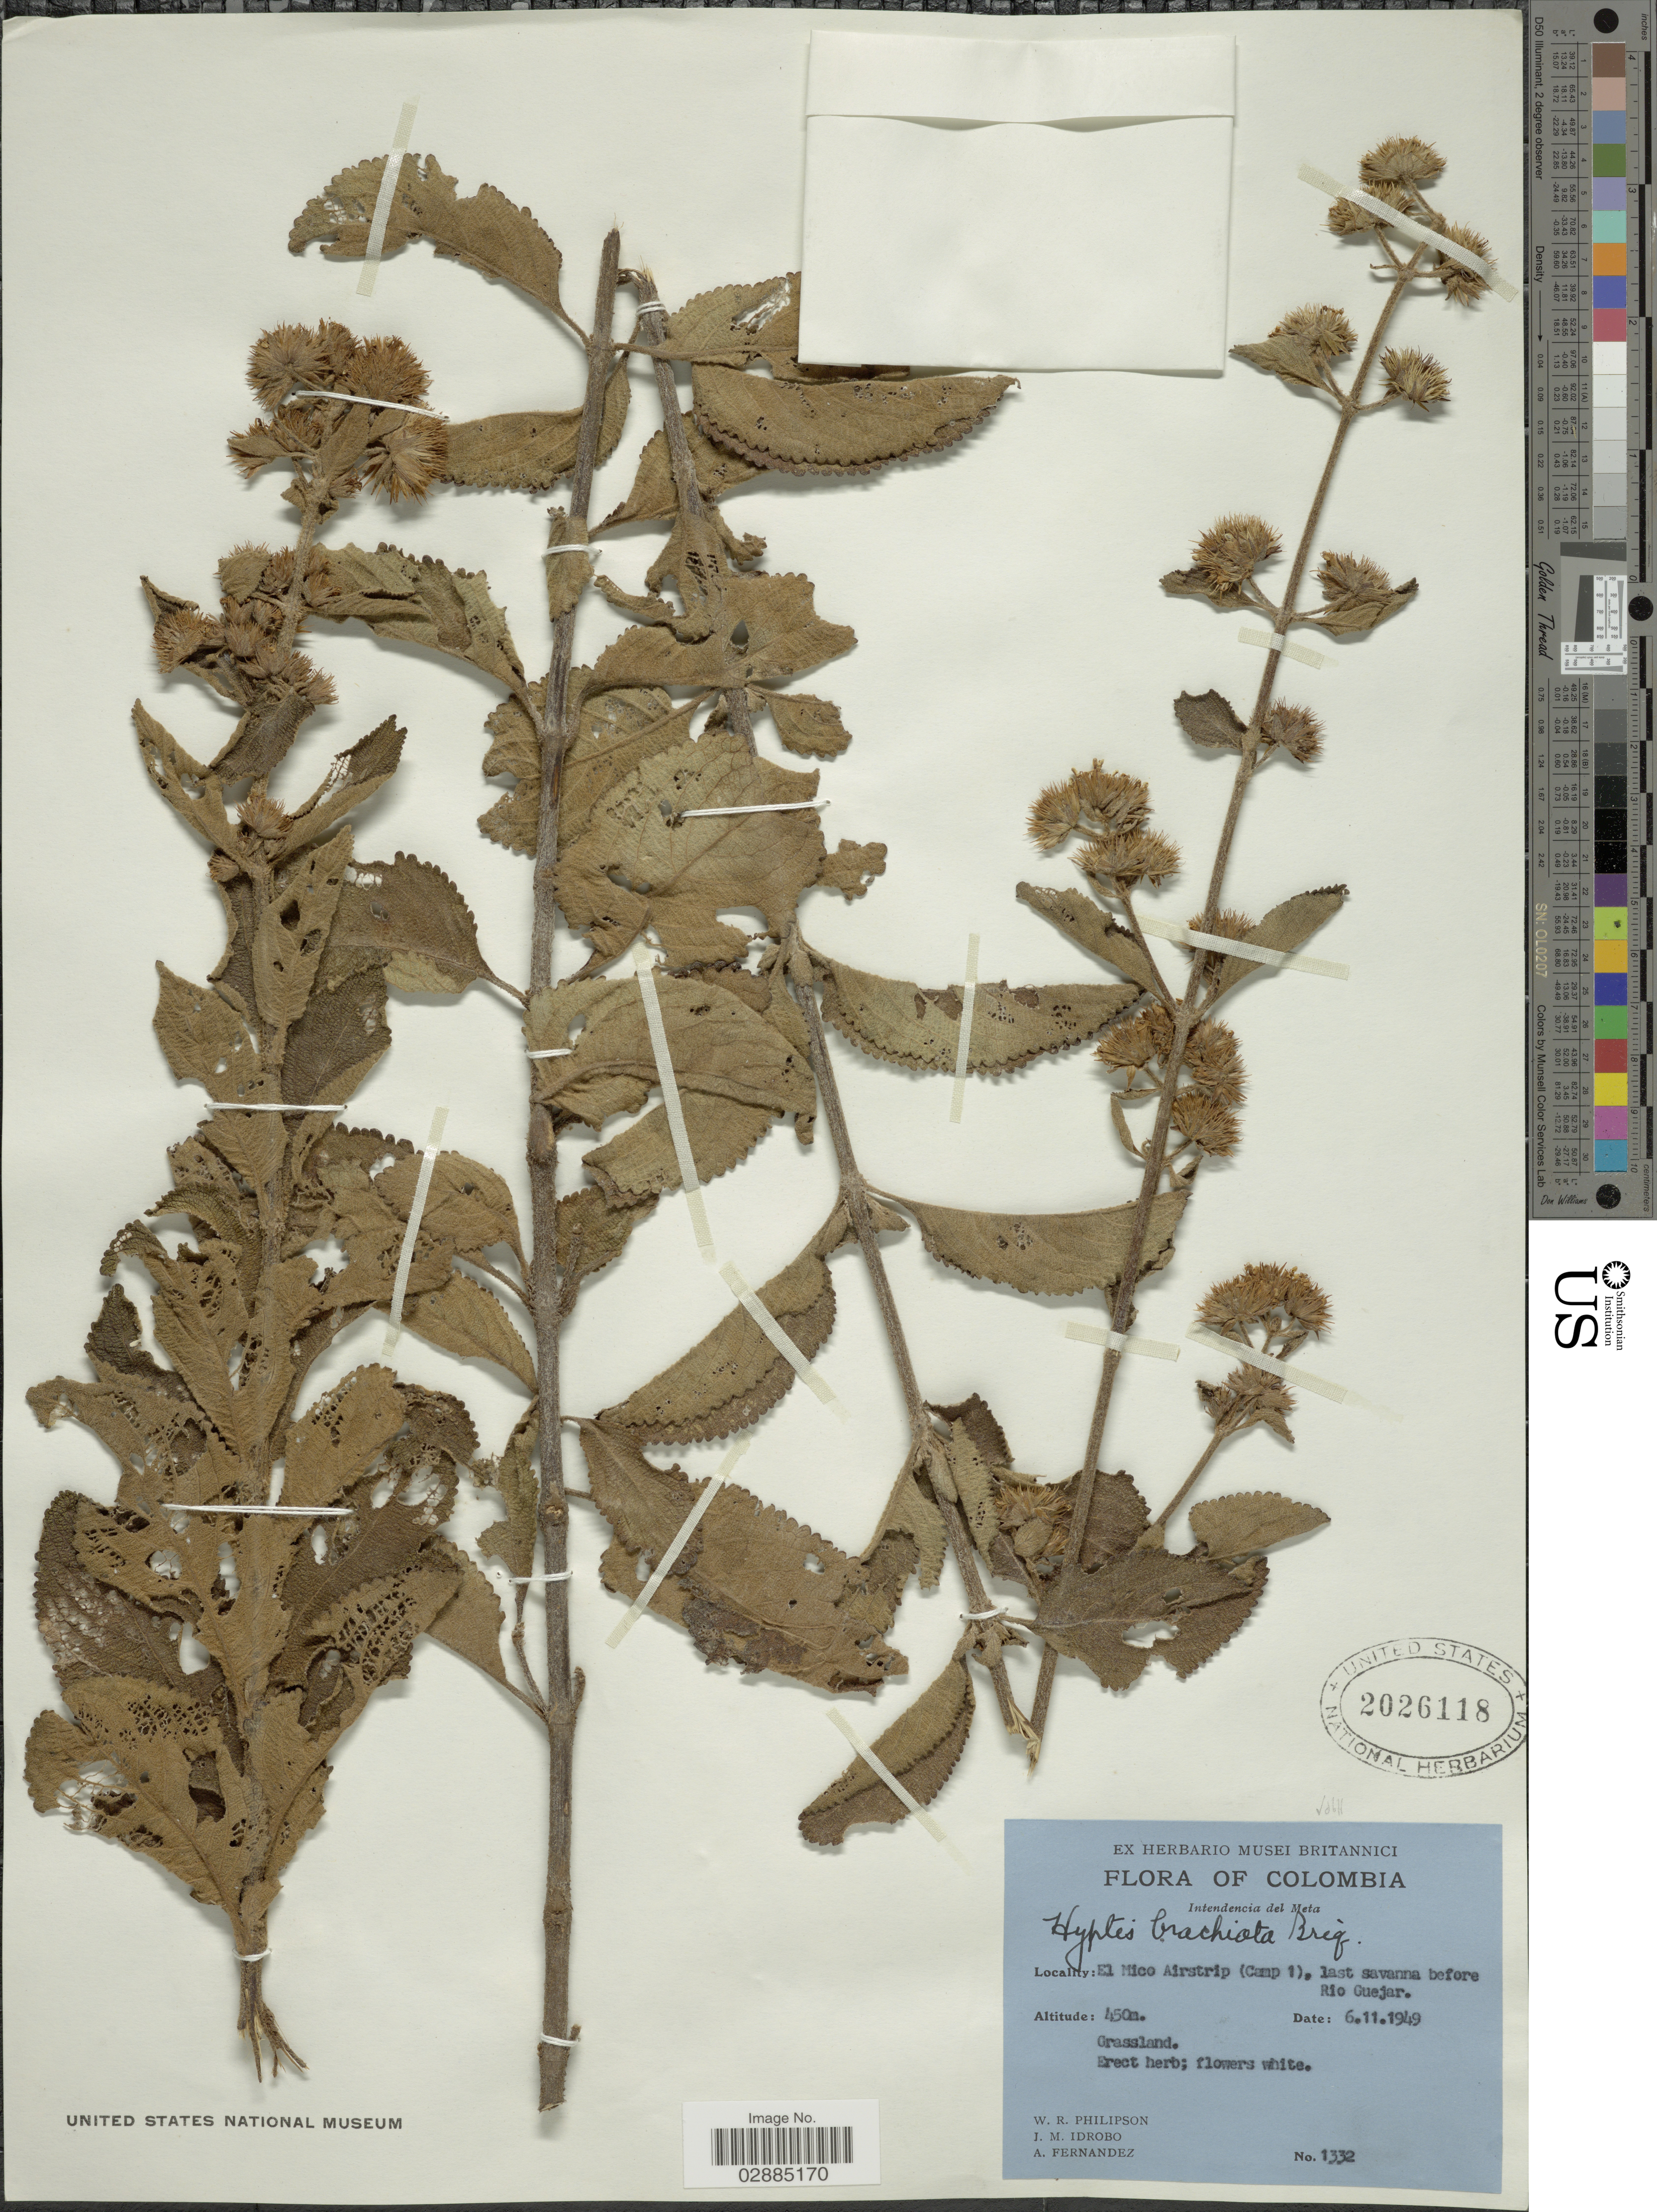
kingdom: Plantae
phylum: Tracheophyta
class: Magnoliopsida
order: Lamiales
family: Lamiaceae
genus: Hyptis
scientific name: Hyptis brachiata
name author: Briq.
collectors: W. R. Philipson, J. M. Idrobo & A. Fernandez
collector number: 1332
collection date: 1949-11-06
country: Colombia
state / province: Meta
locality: Intendencia del Meta, El Mico Airstrip (Camp 1), last savanna before Rio Guejar.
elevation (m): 450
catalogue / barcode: US 2026118